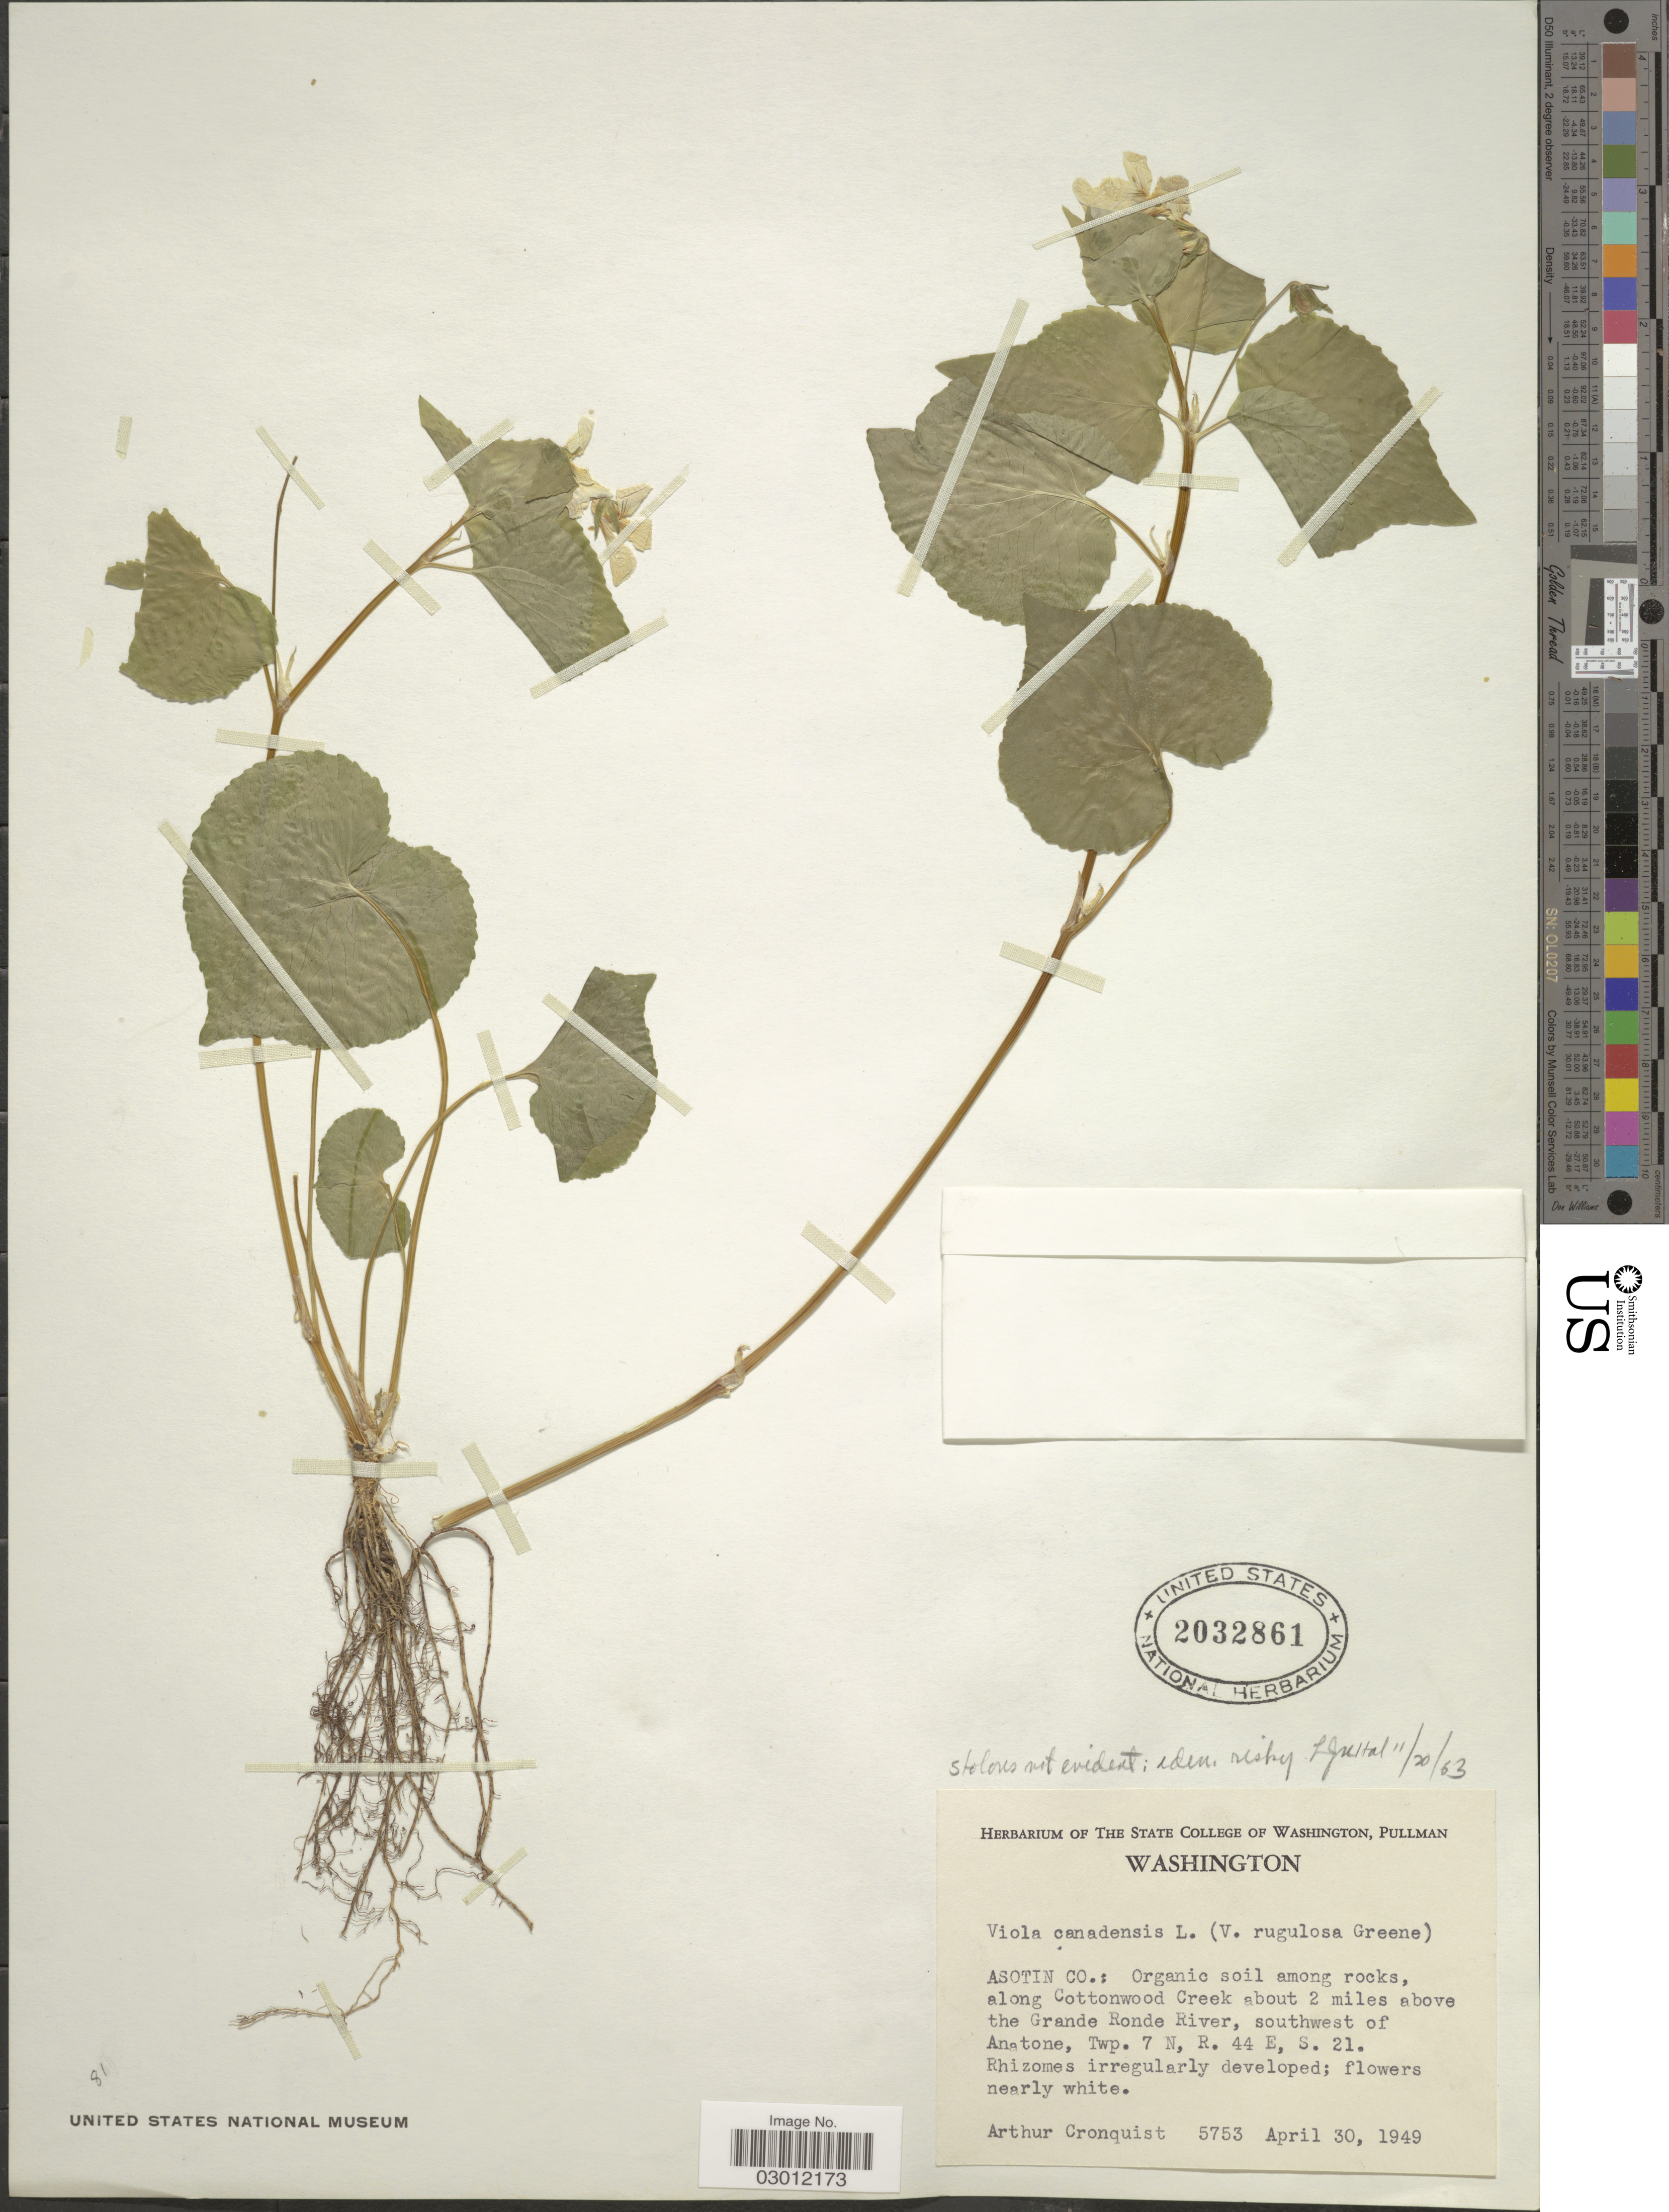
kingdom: Plantae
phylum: Tracheophyta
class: Magnoliopsida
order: Malpighiales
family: Violaceae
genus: Viola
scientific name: Viola canadensis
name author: L.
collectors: A. J. Cronquist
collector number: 5753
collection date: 1949-04-30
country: United States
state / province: Washington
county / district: Asotin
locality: Asotin Co.: Organic soil among rocks, along Cottonwood Creek about 2 miles above the Grande Ronde River, southwest of Anatone, Twp. 7 N, R. 44 E, S. 21.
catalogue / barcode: US 2032861